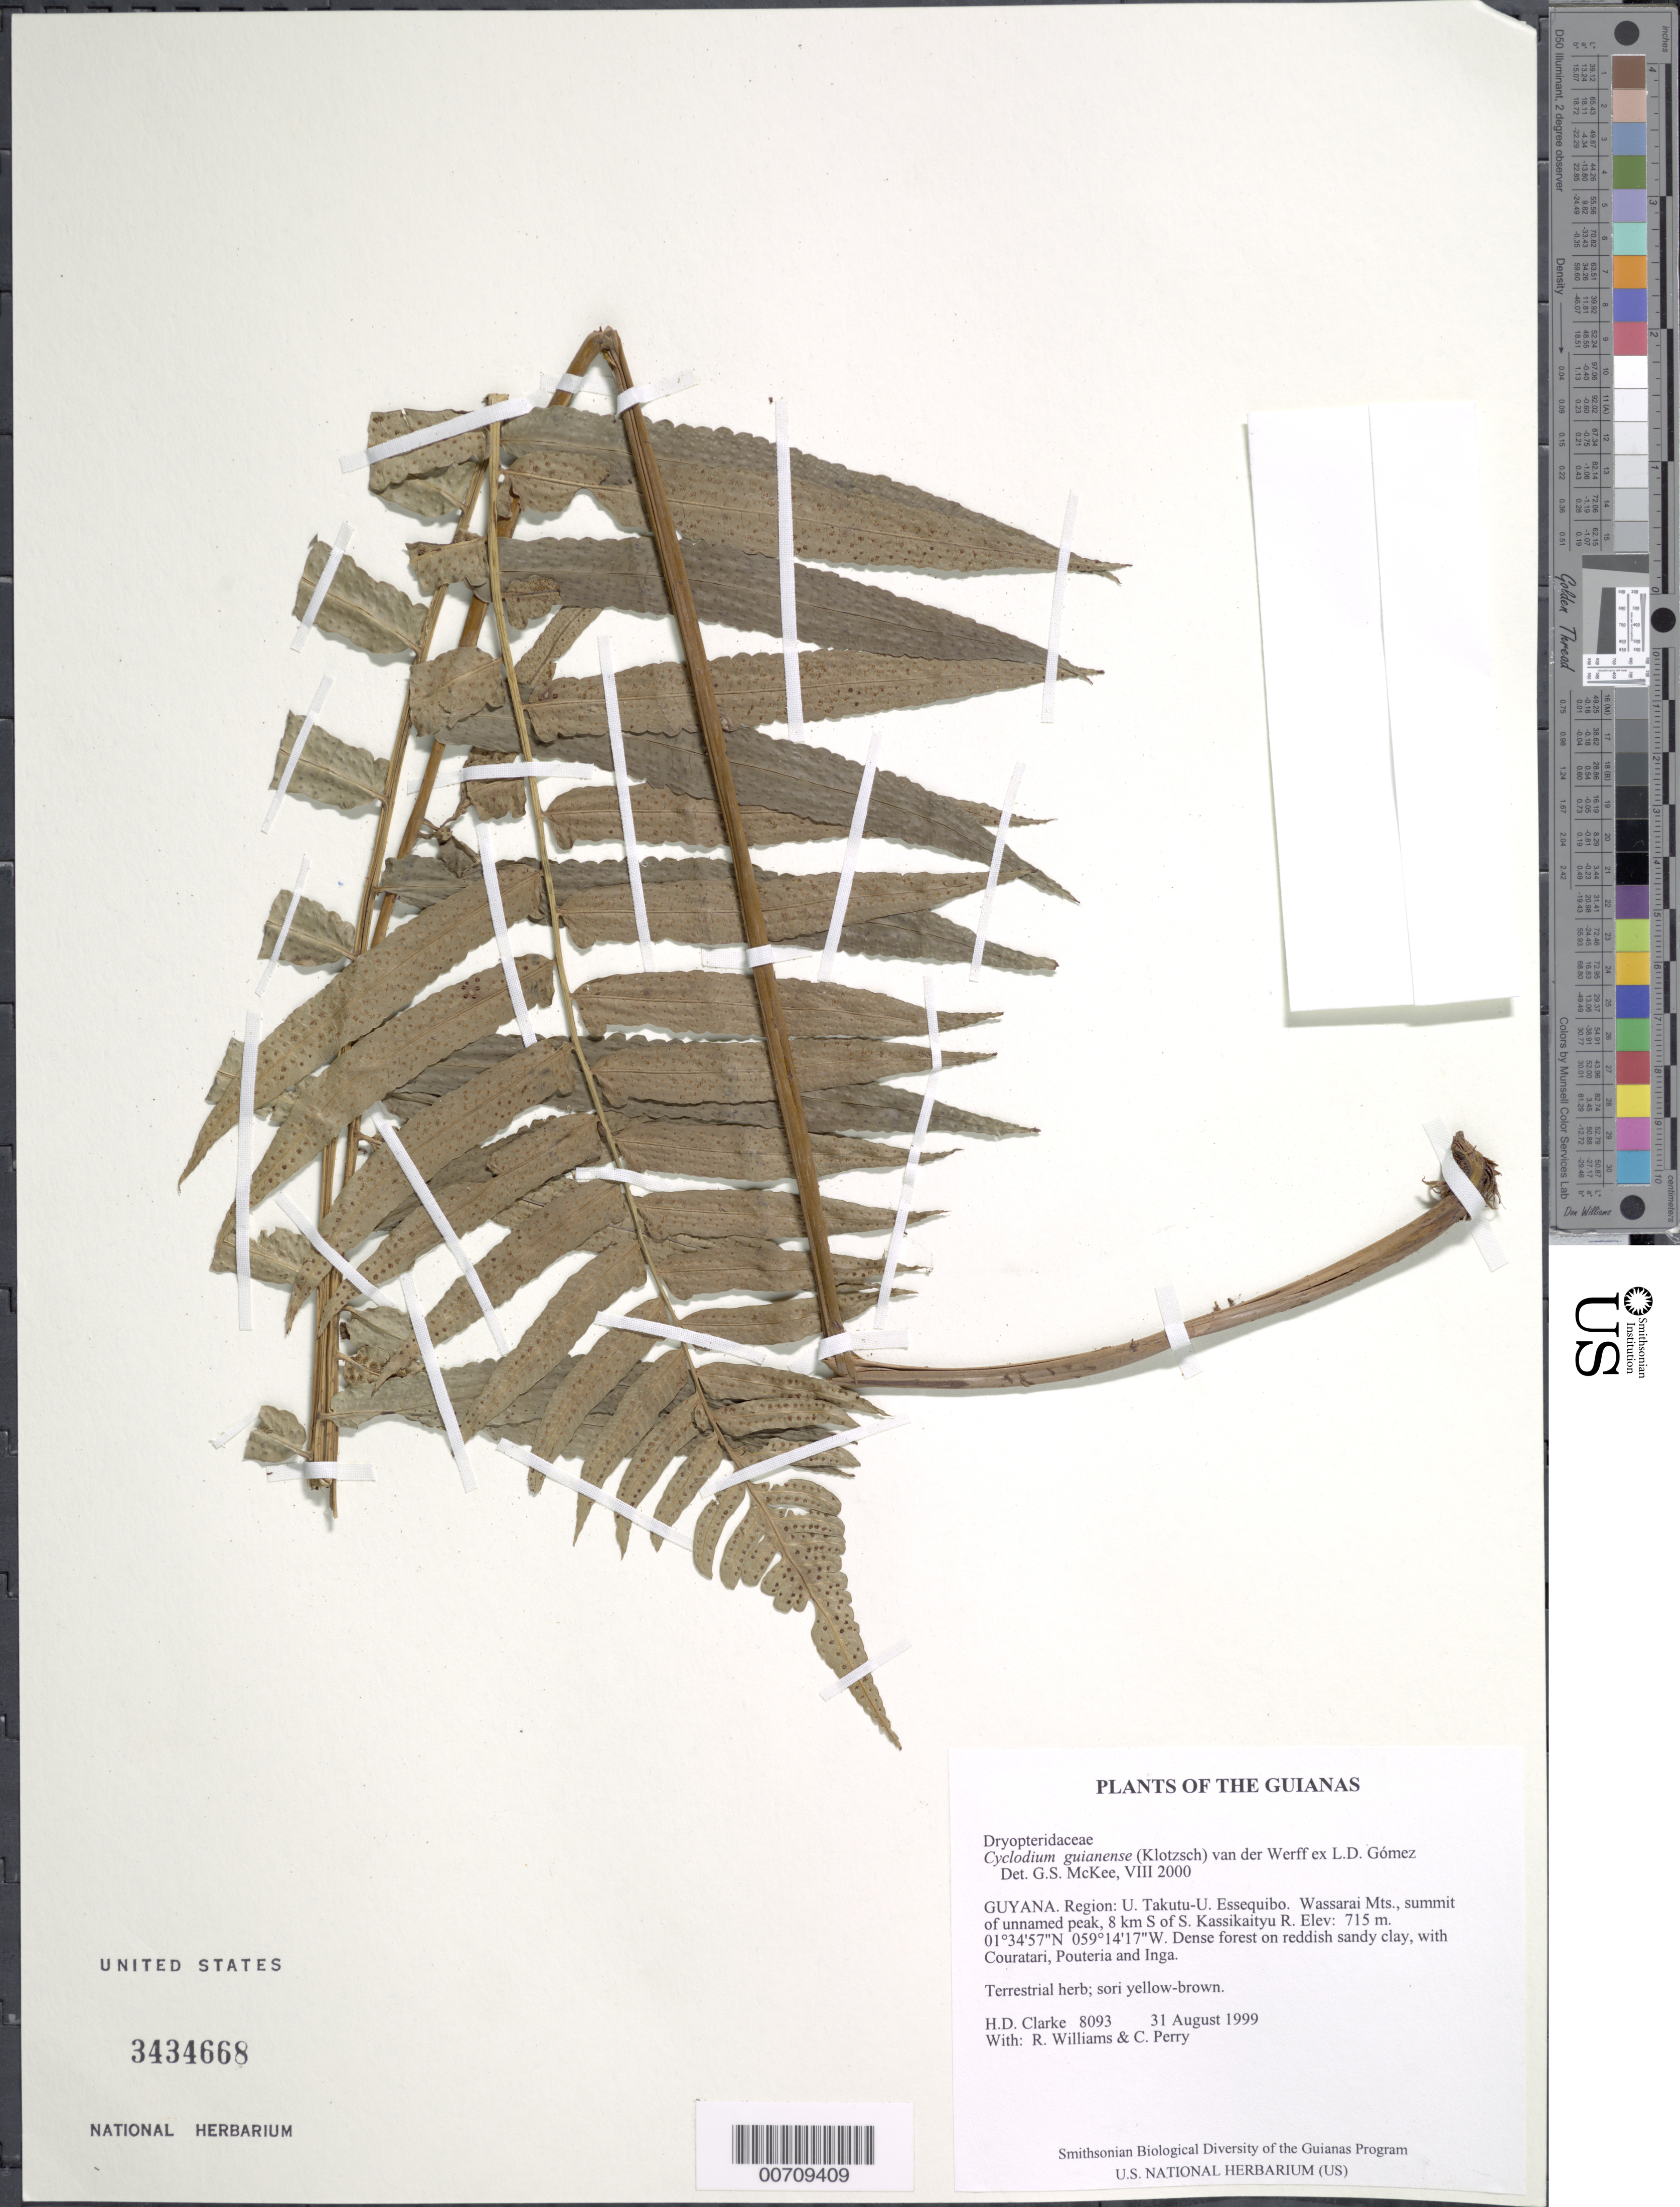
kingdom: Plantae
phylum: Tracheophyta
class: Polypodiopsida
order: Polypodiales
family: Dryopteridaceae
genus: Cyclodium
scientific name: Cyclodium guianense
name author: (Klotzsch) van der Werff ex L.D. Gómez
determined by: McKee, G. S., (US), NMNH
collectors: H. D. Clarke, R. Williams & C. Perry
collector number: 8093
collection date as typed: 31 August 1999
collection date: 1999-08-31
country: Guyana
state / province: U. Takutu-U. Essequibo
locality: Wassarai Mts., summit of unnamed peak, 8 km S of S. Kassikaityu R.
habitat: Dense forest on reddish sandy clay, with Couratari, Pouteria and Inga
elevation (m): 715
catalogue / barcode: US 3434668